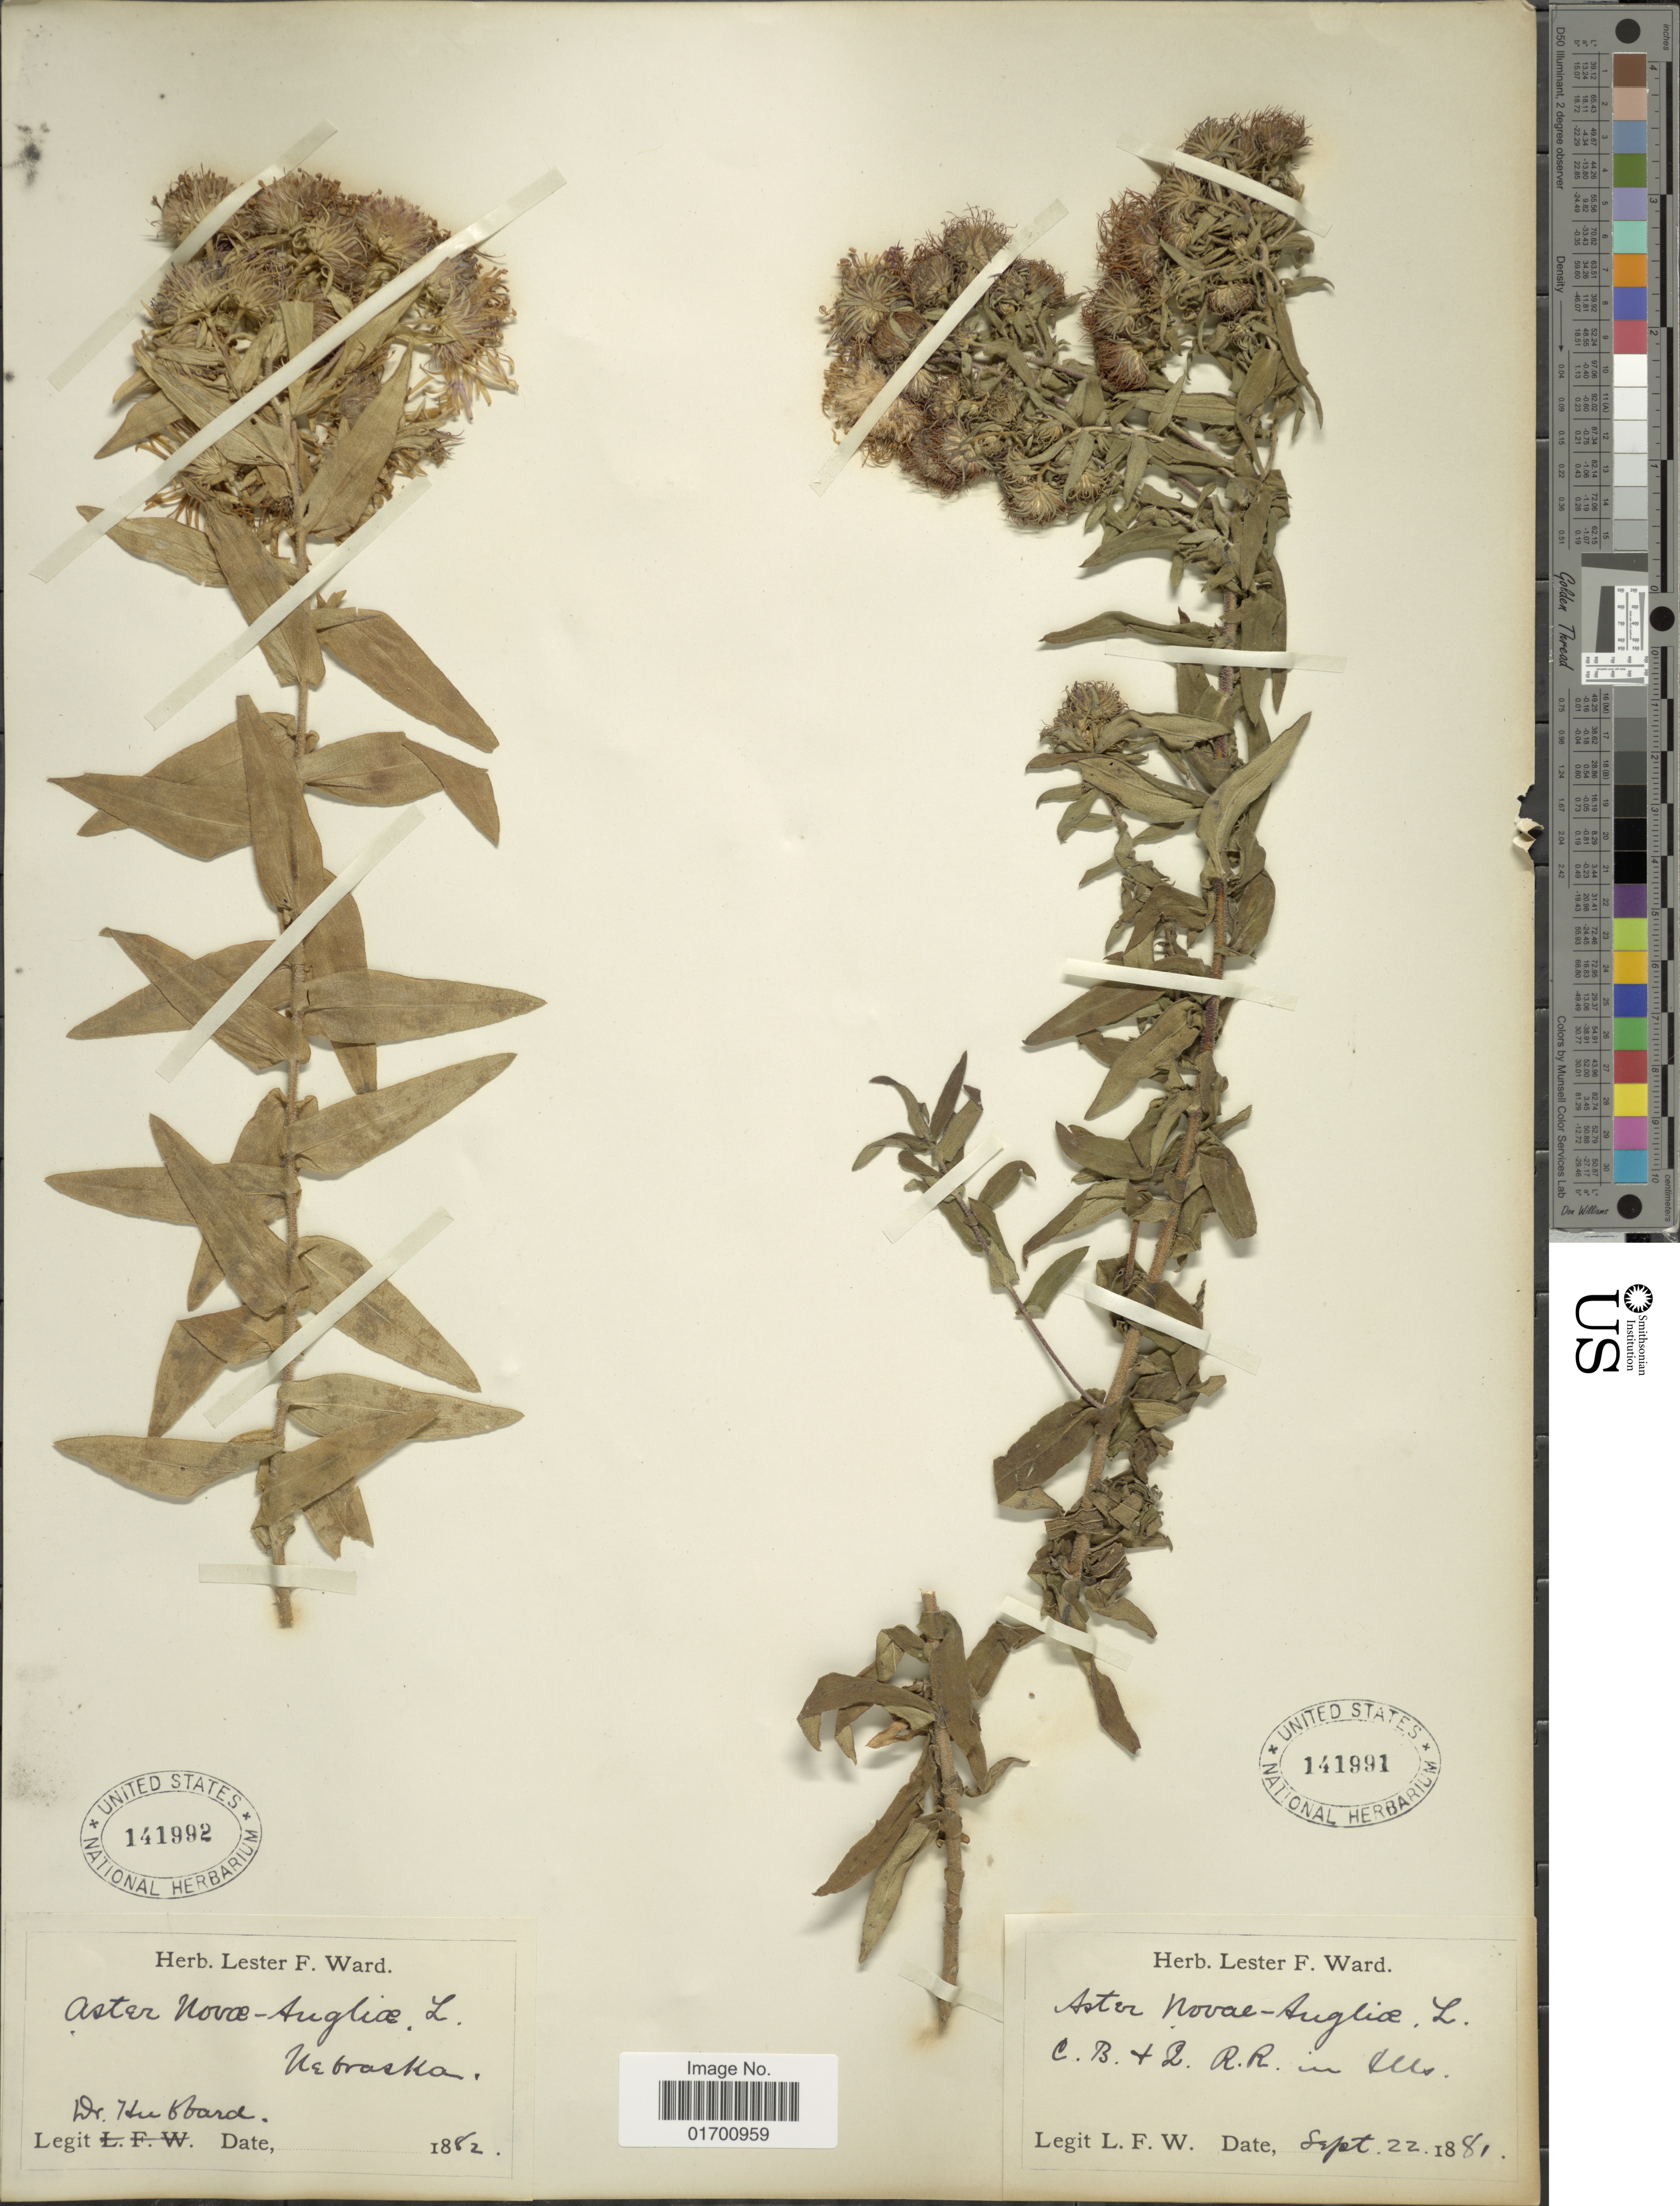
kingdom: Plantae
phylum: Tracheophyta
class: Magnoliopsida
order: Asterales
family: Asteraceae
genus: Symphyotrichum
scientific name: Symphyotrichum novae-angliae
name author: (L.) G.L. Nesom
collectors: Hubbard, --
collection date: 1882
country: United States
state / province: Nebraska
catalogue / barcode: US 141992